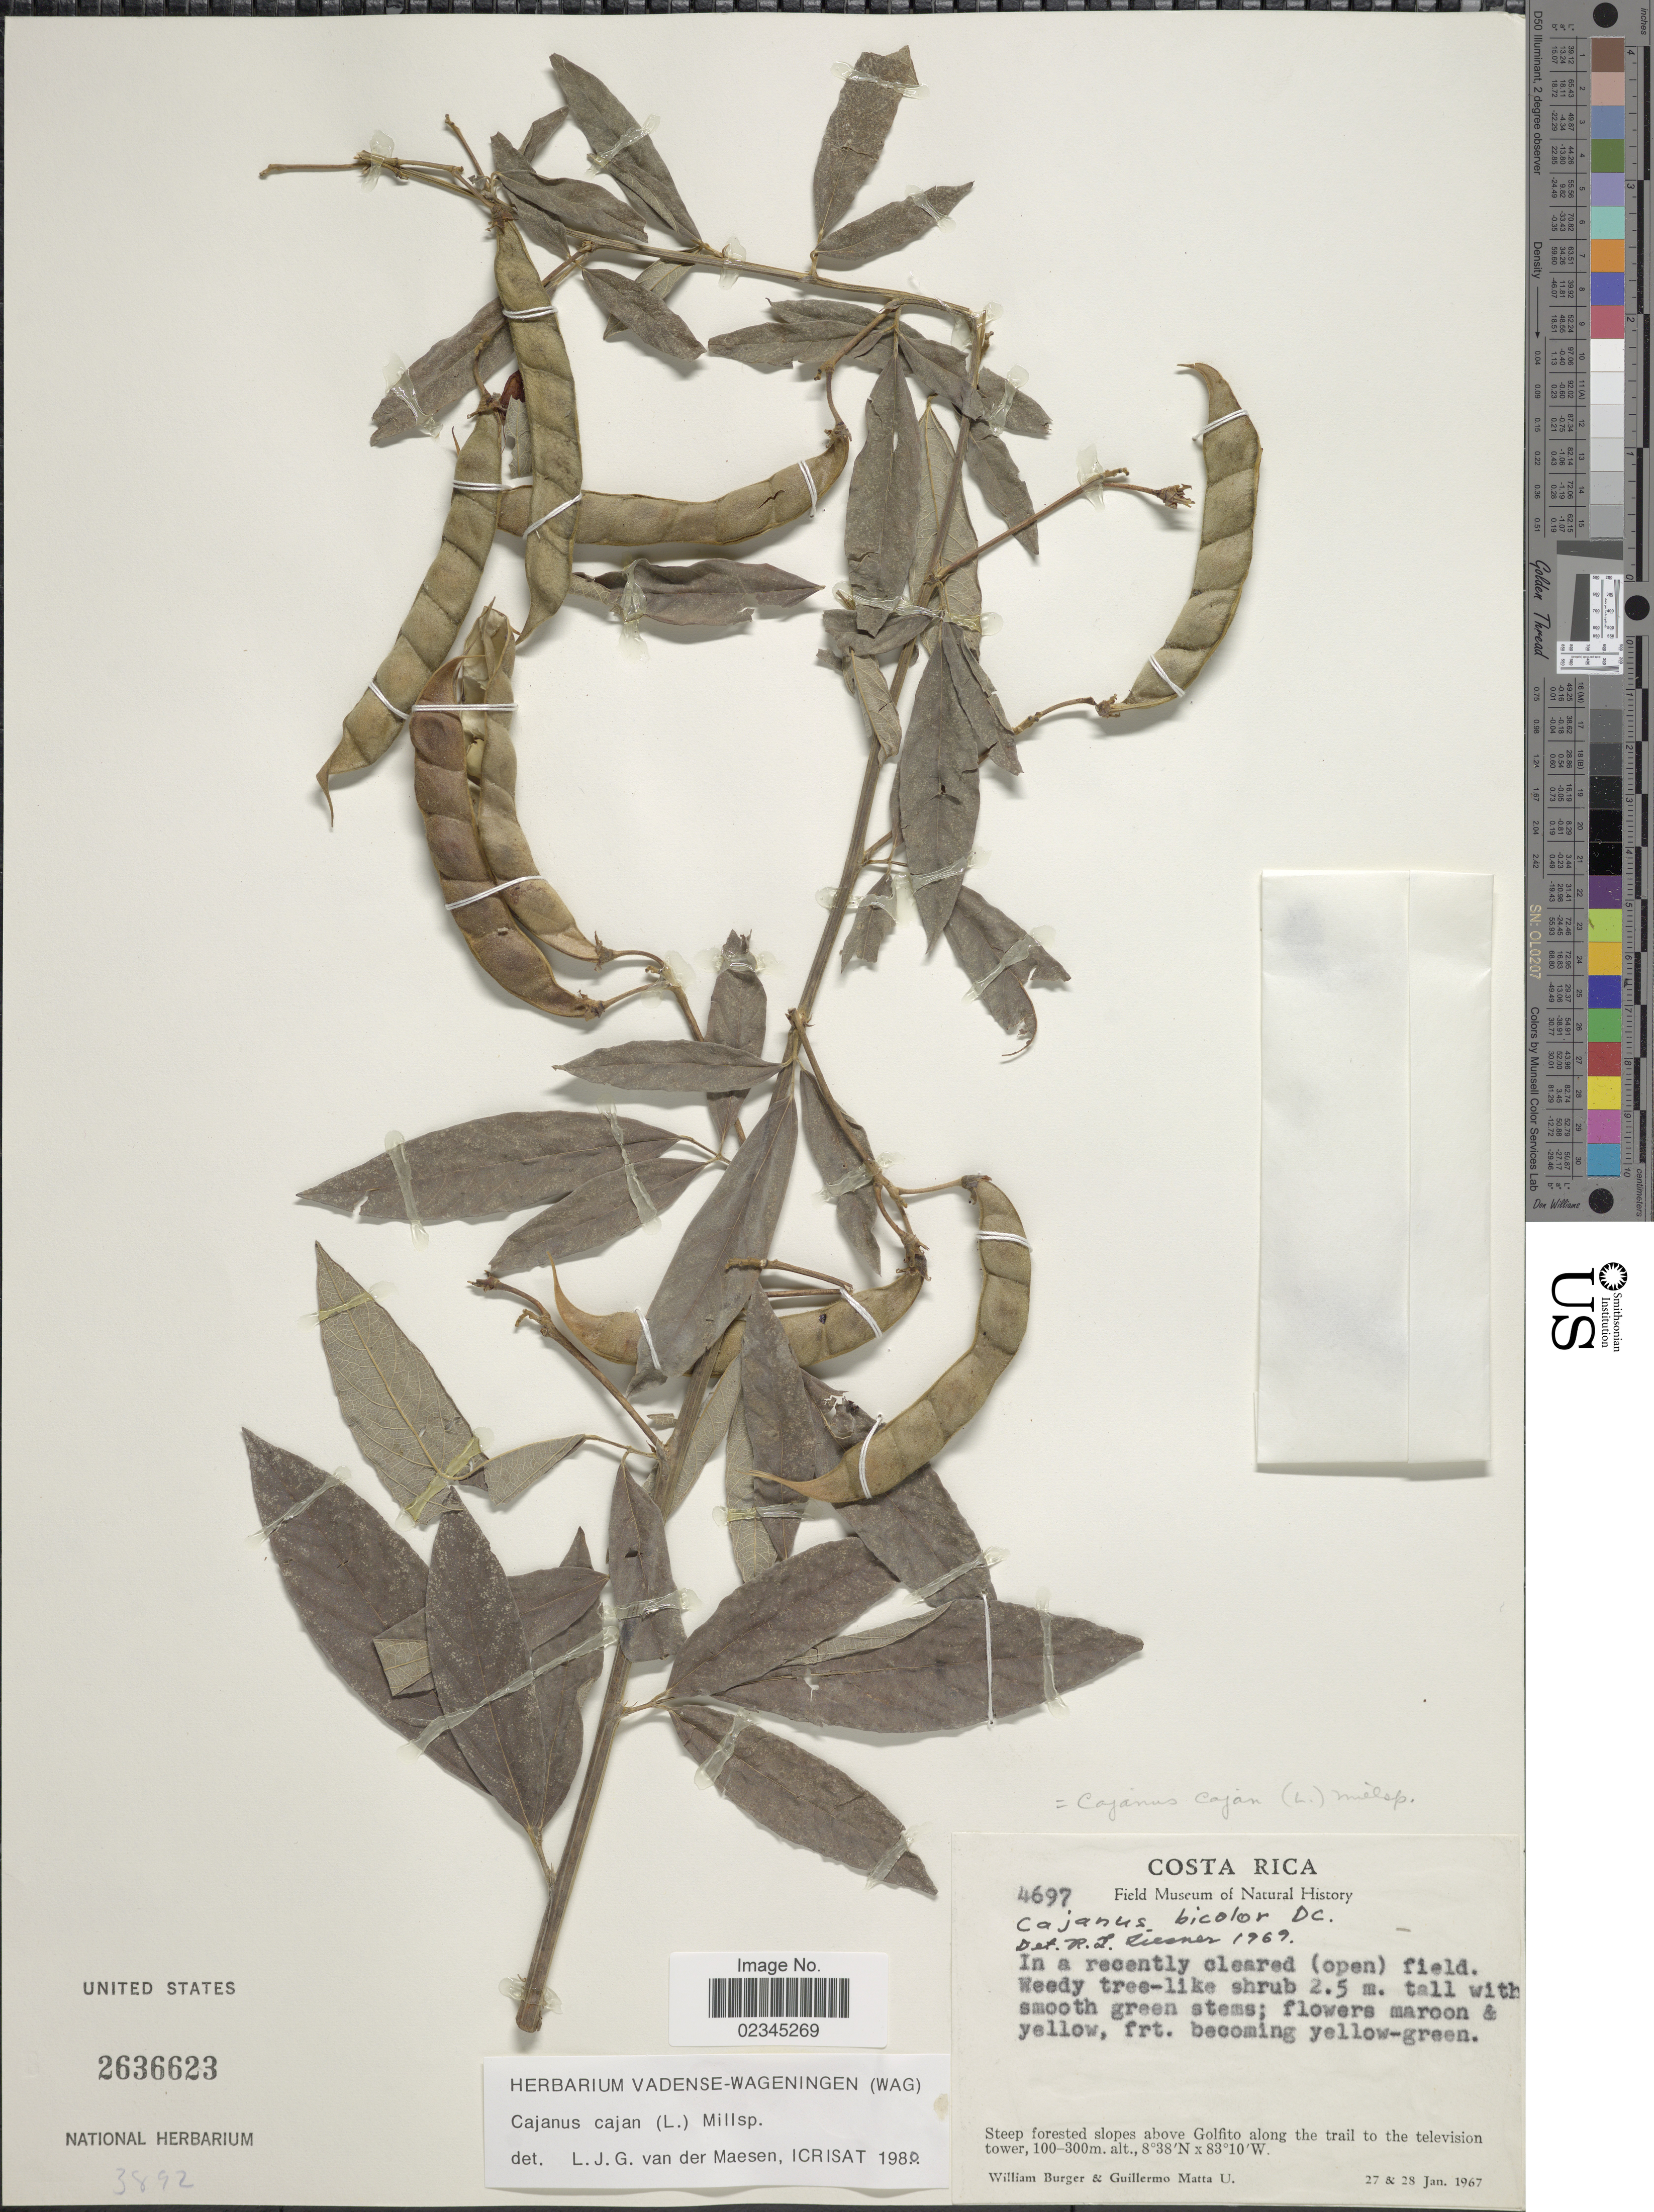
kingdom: Plantae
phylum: Tracheophyta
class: Magnoliopsida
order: Fabales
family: Fabaceae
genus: Cajanus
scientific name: Cajanus cajan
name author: (L.) Huth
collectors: W. Burger & G. Matta U.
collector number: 4697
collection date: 1967-01-27/1967-01-28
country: Costa Rica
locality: Above Golfito along the trail to the television tower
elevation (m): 100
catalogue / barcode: US 2636623